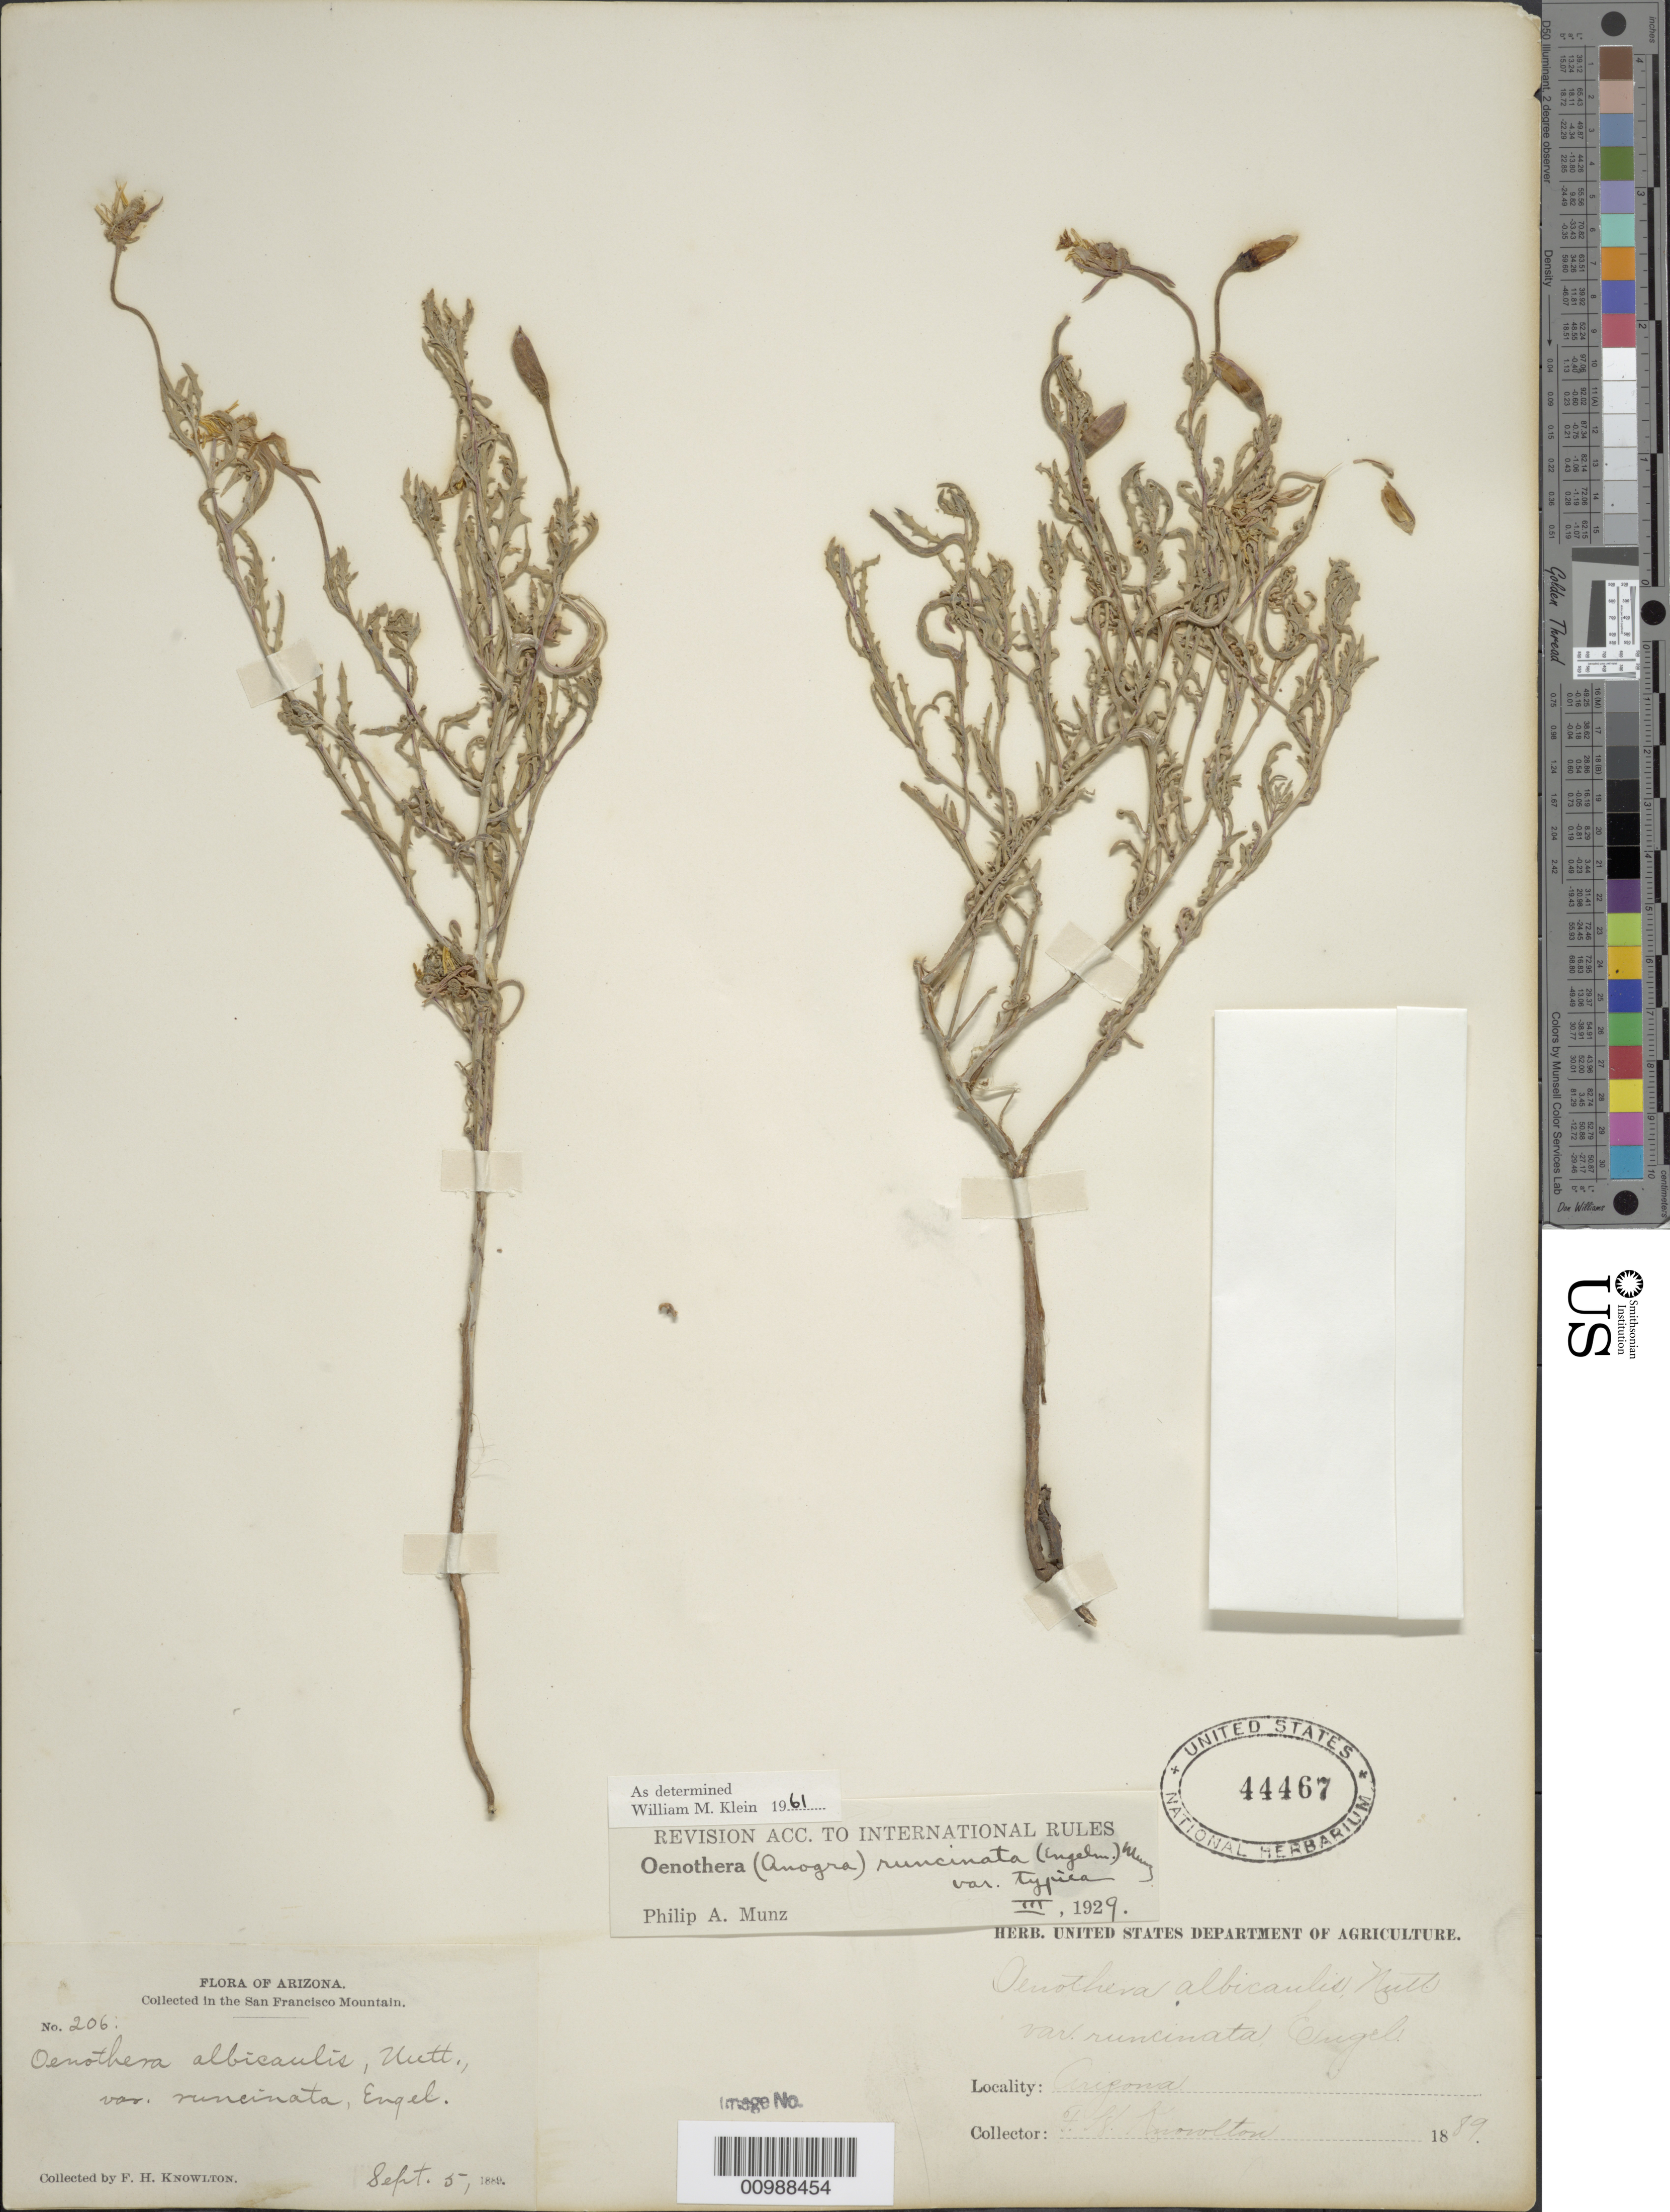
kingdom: Plantae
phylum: Tracheophyta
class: Magnoliopsida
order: Myrtales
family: Onagraceae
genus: Oenothera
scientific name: Oenothera pallida subsp. runcinata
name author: (Engelm.) Munz & W.M. Klein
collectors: F. H. Knowlton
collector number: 206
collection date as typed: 05 Sep 1889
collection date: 1889-09-05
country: United States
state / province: Arizona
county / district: Coconino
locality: San Francisco Mountains.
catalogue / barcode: US 44467